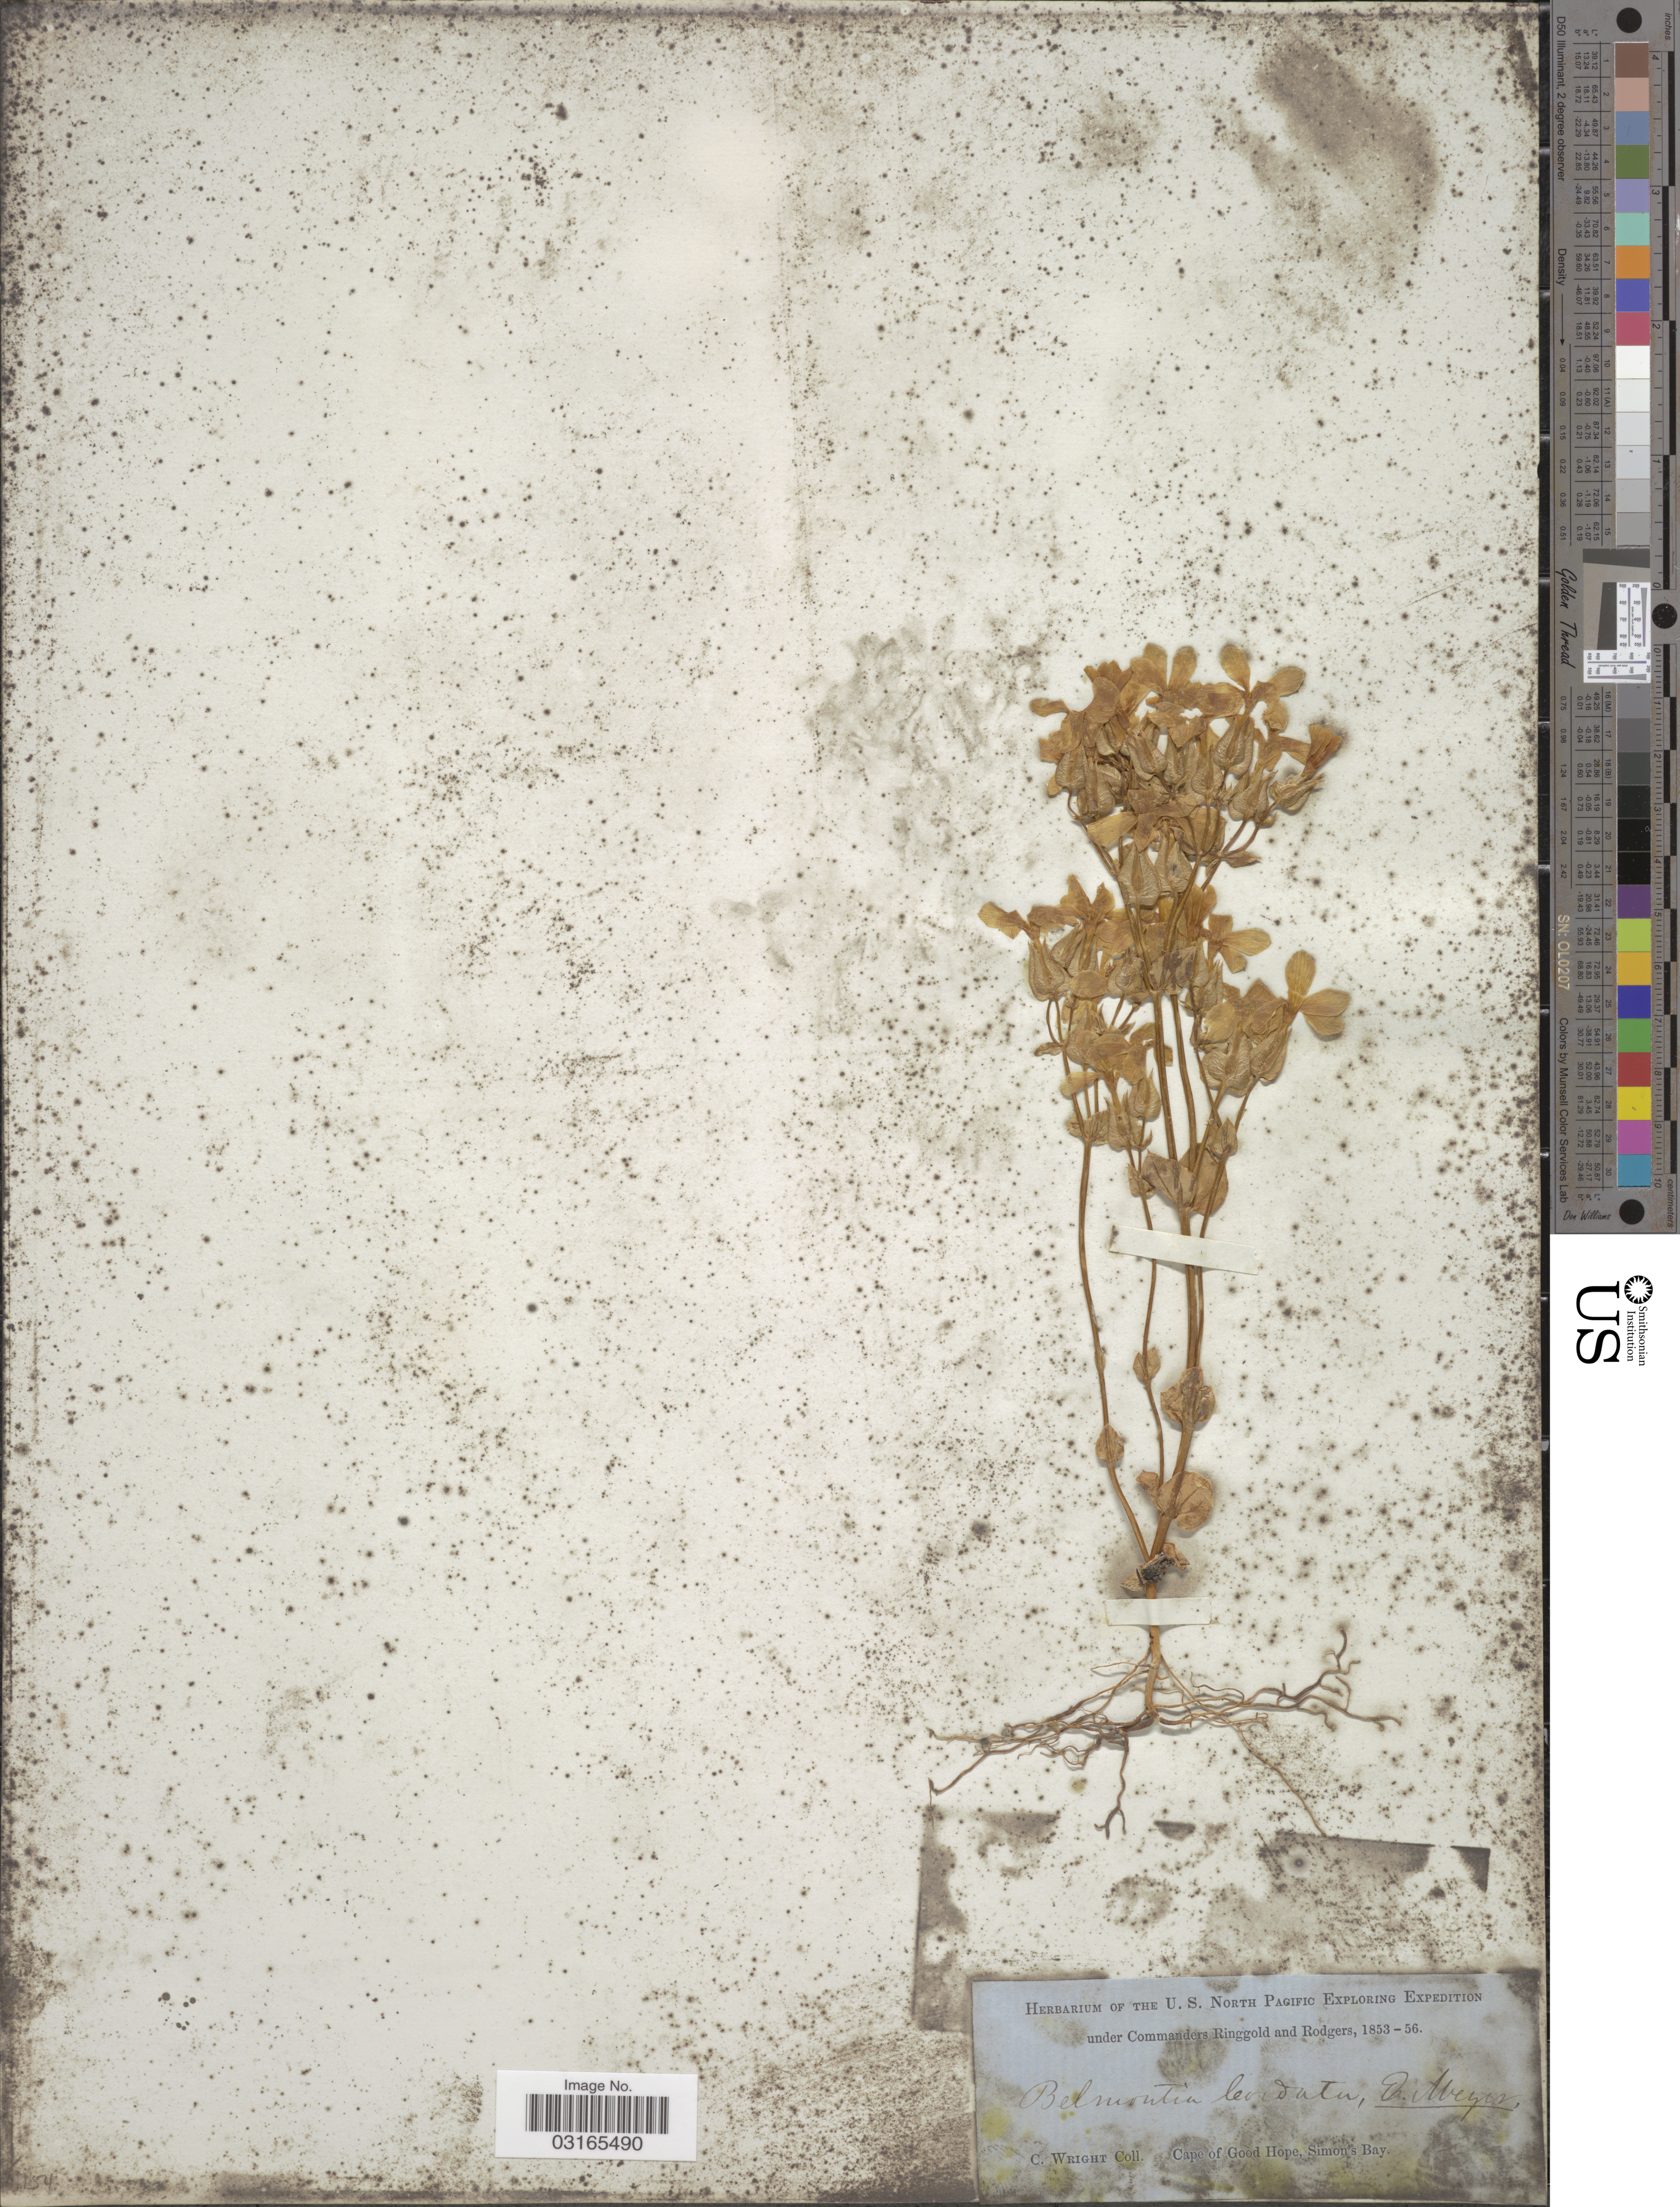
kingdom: Plantae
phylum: Tracheophyta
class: Magnoliopsida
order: Gentianales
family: Gentianaceae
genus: Sebaea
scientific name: Sebaea exacoides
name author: (L.) Schinz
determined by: Strong, Mark T., (BOT), Smithsonian Institution - National Museum of Natural History (UNITED STATES)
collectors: C. Wright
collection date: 1853/1856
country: South Africa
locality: Cape of Good Hope, Simon's Bay.